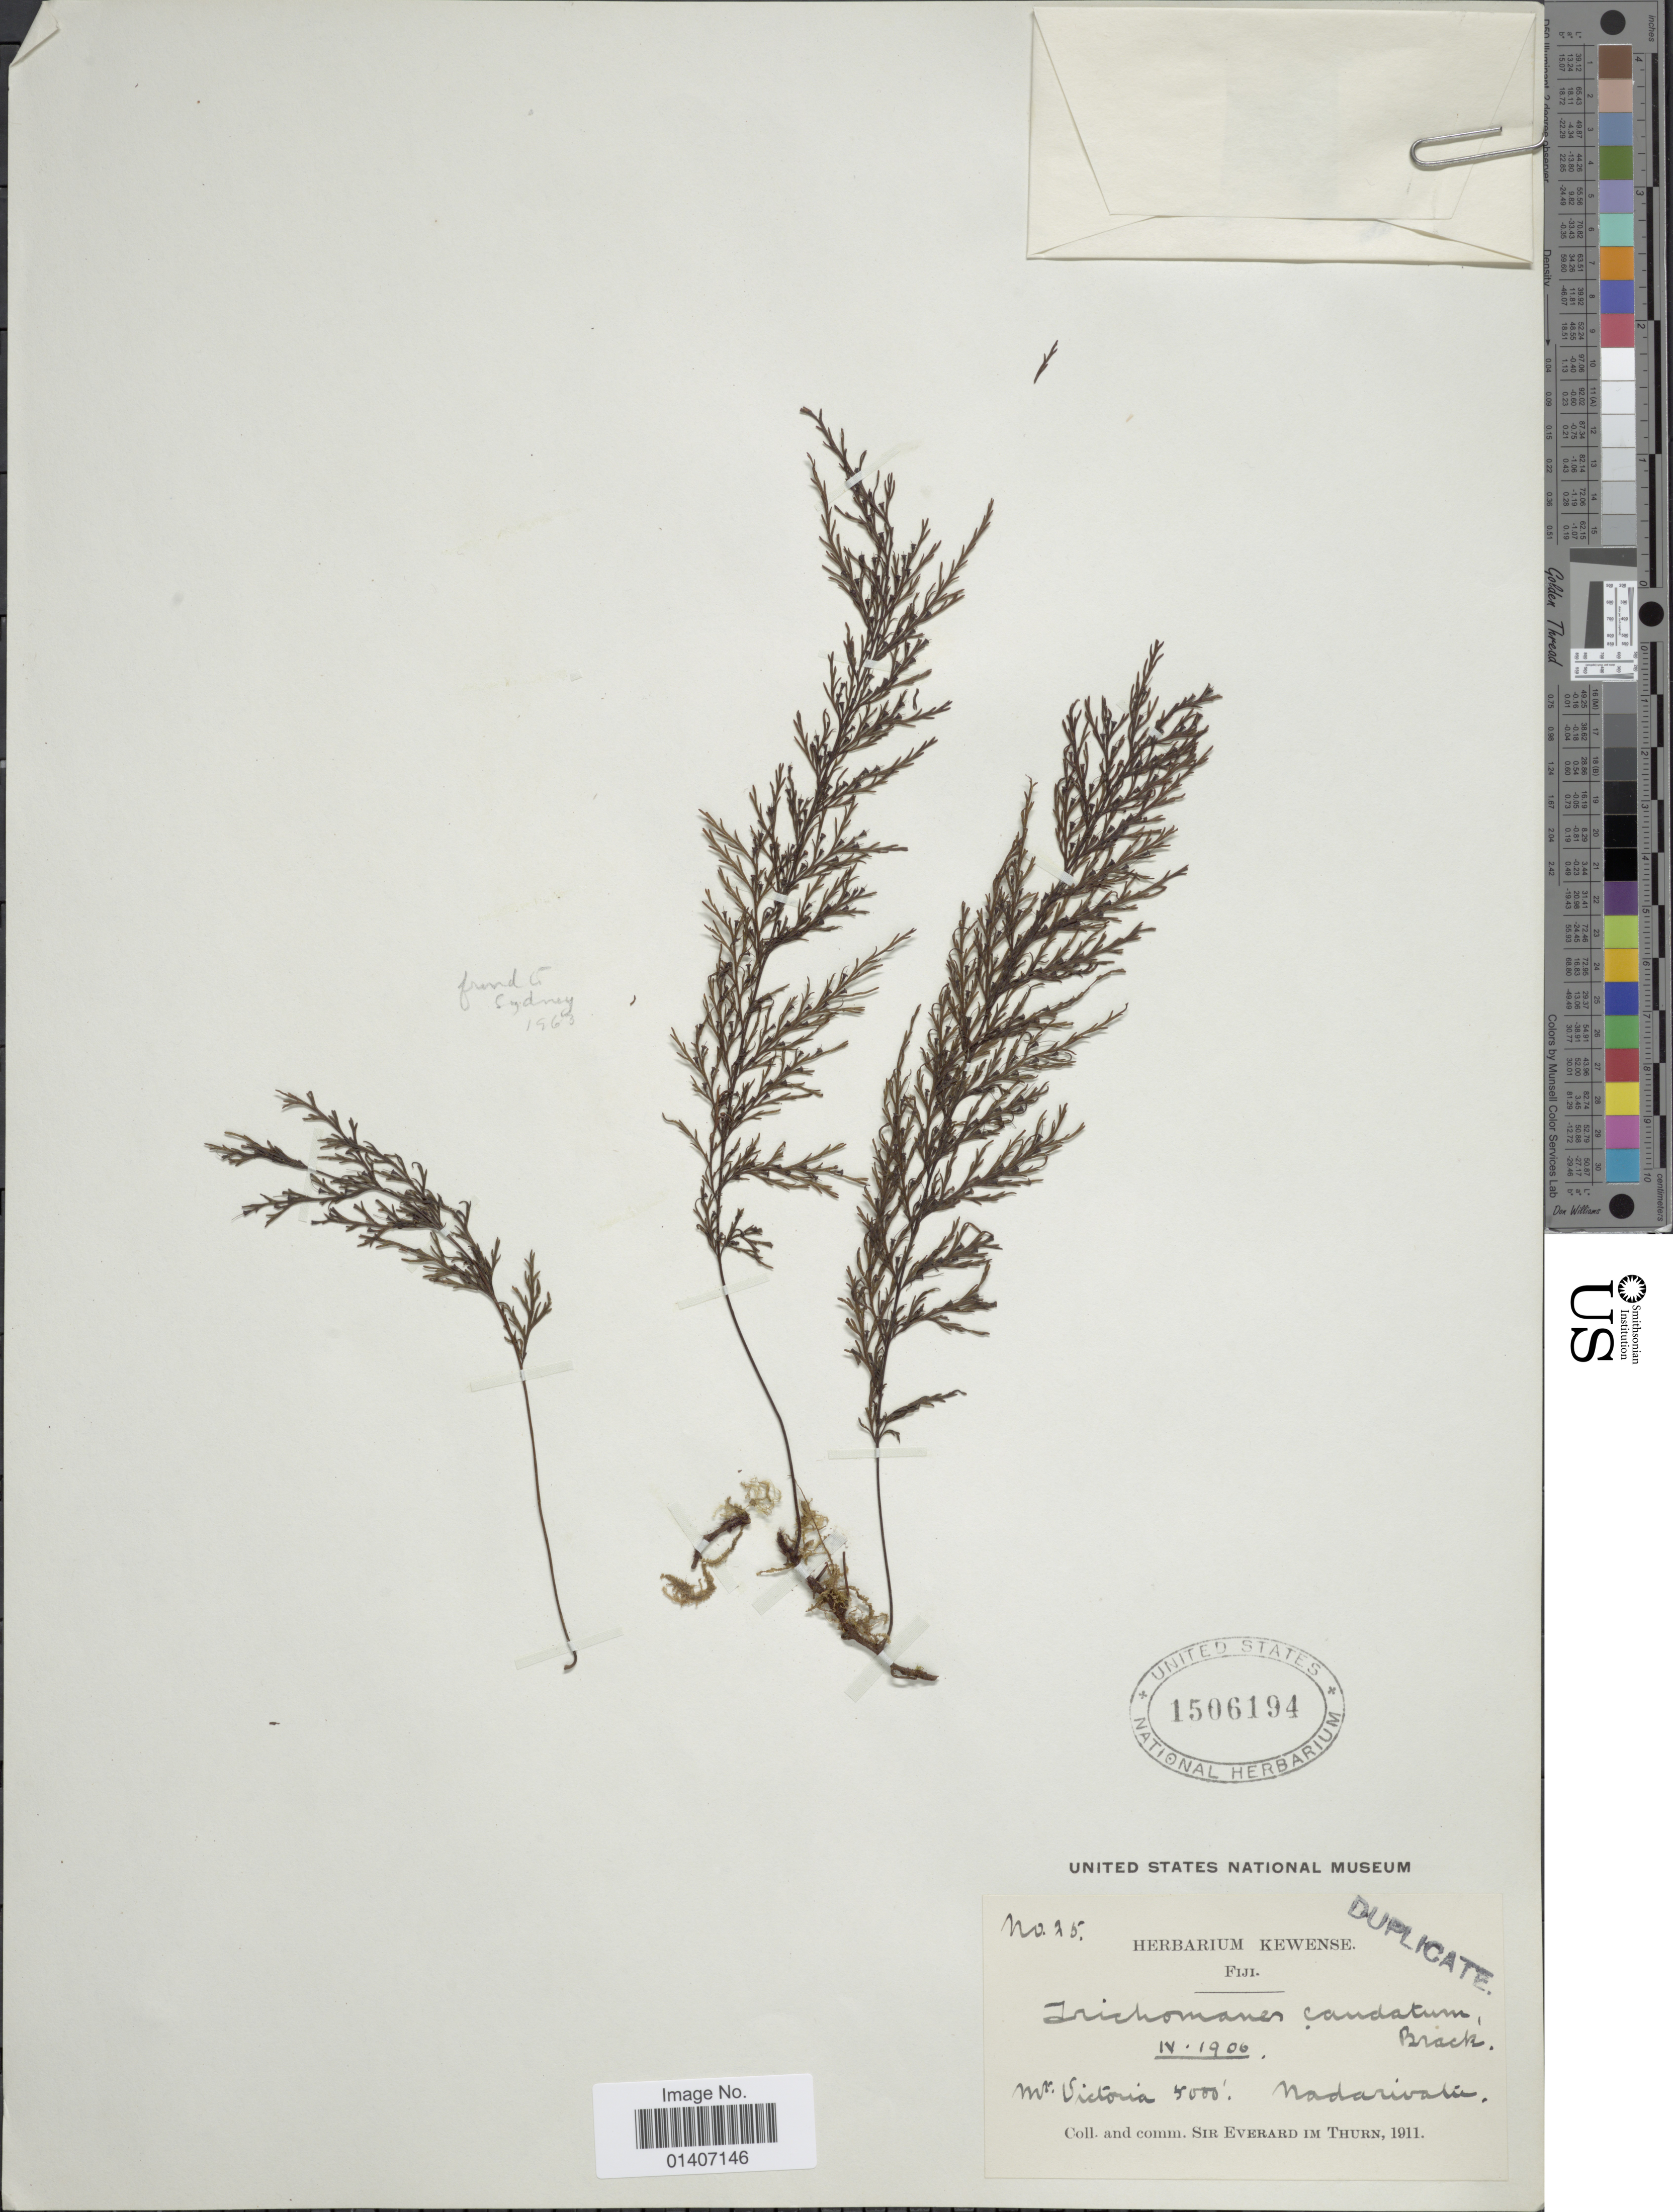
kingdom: Plantae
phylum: Tracheophyta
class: Polypodiopsida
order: Hymenophyllales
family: Hymenophyllaceae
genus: Abrodictyum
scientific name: Abrodictyum caudatum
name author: (Brack.) Ebihara & K. Iwats.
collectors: Everard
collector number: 25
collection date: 1900-09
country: Fiji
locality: Mt. Victoria, Nadarivatu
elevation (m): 1524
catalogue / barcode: US 1506194